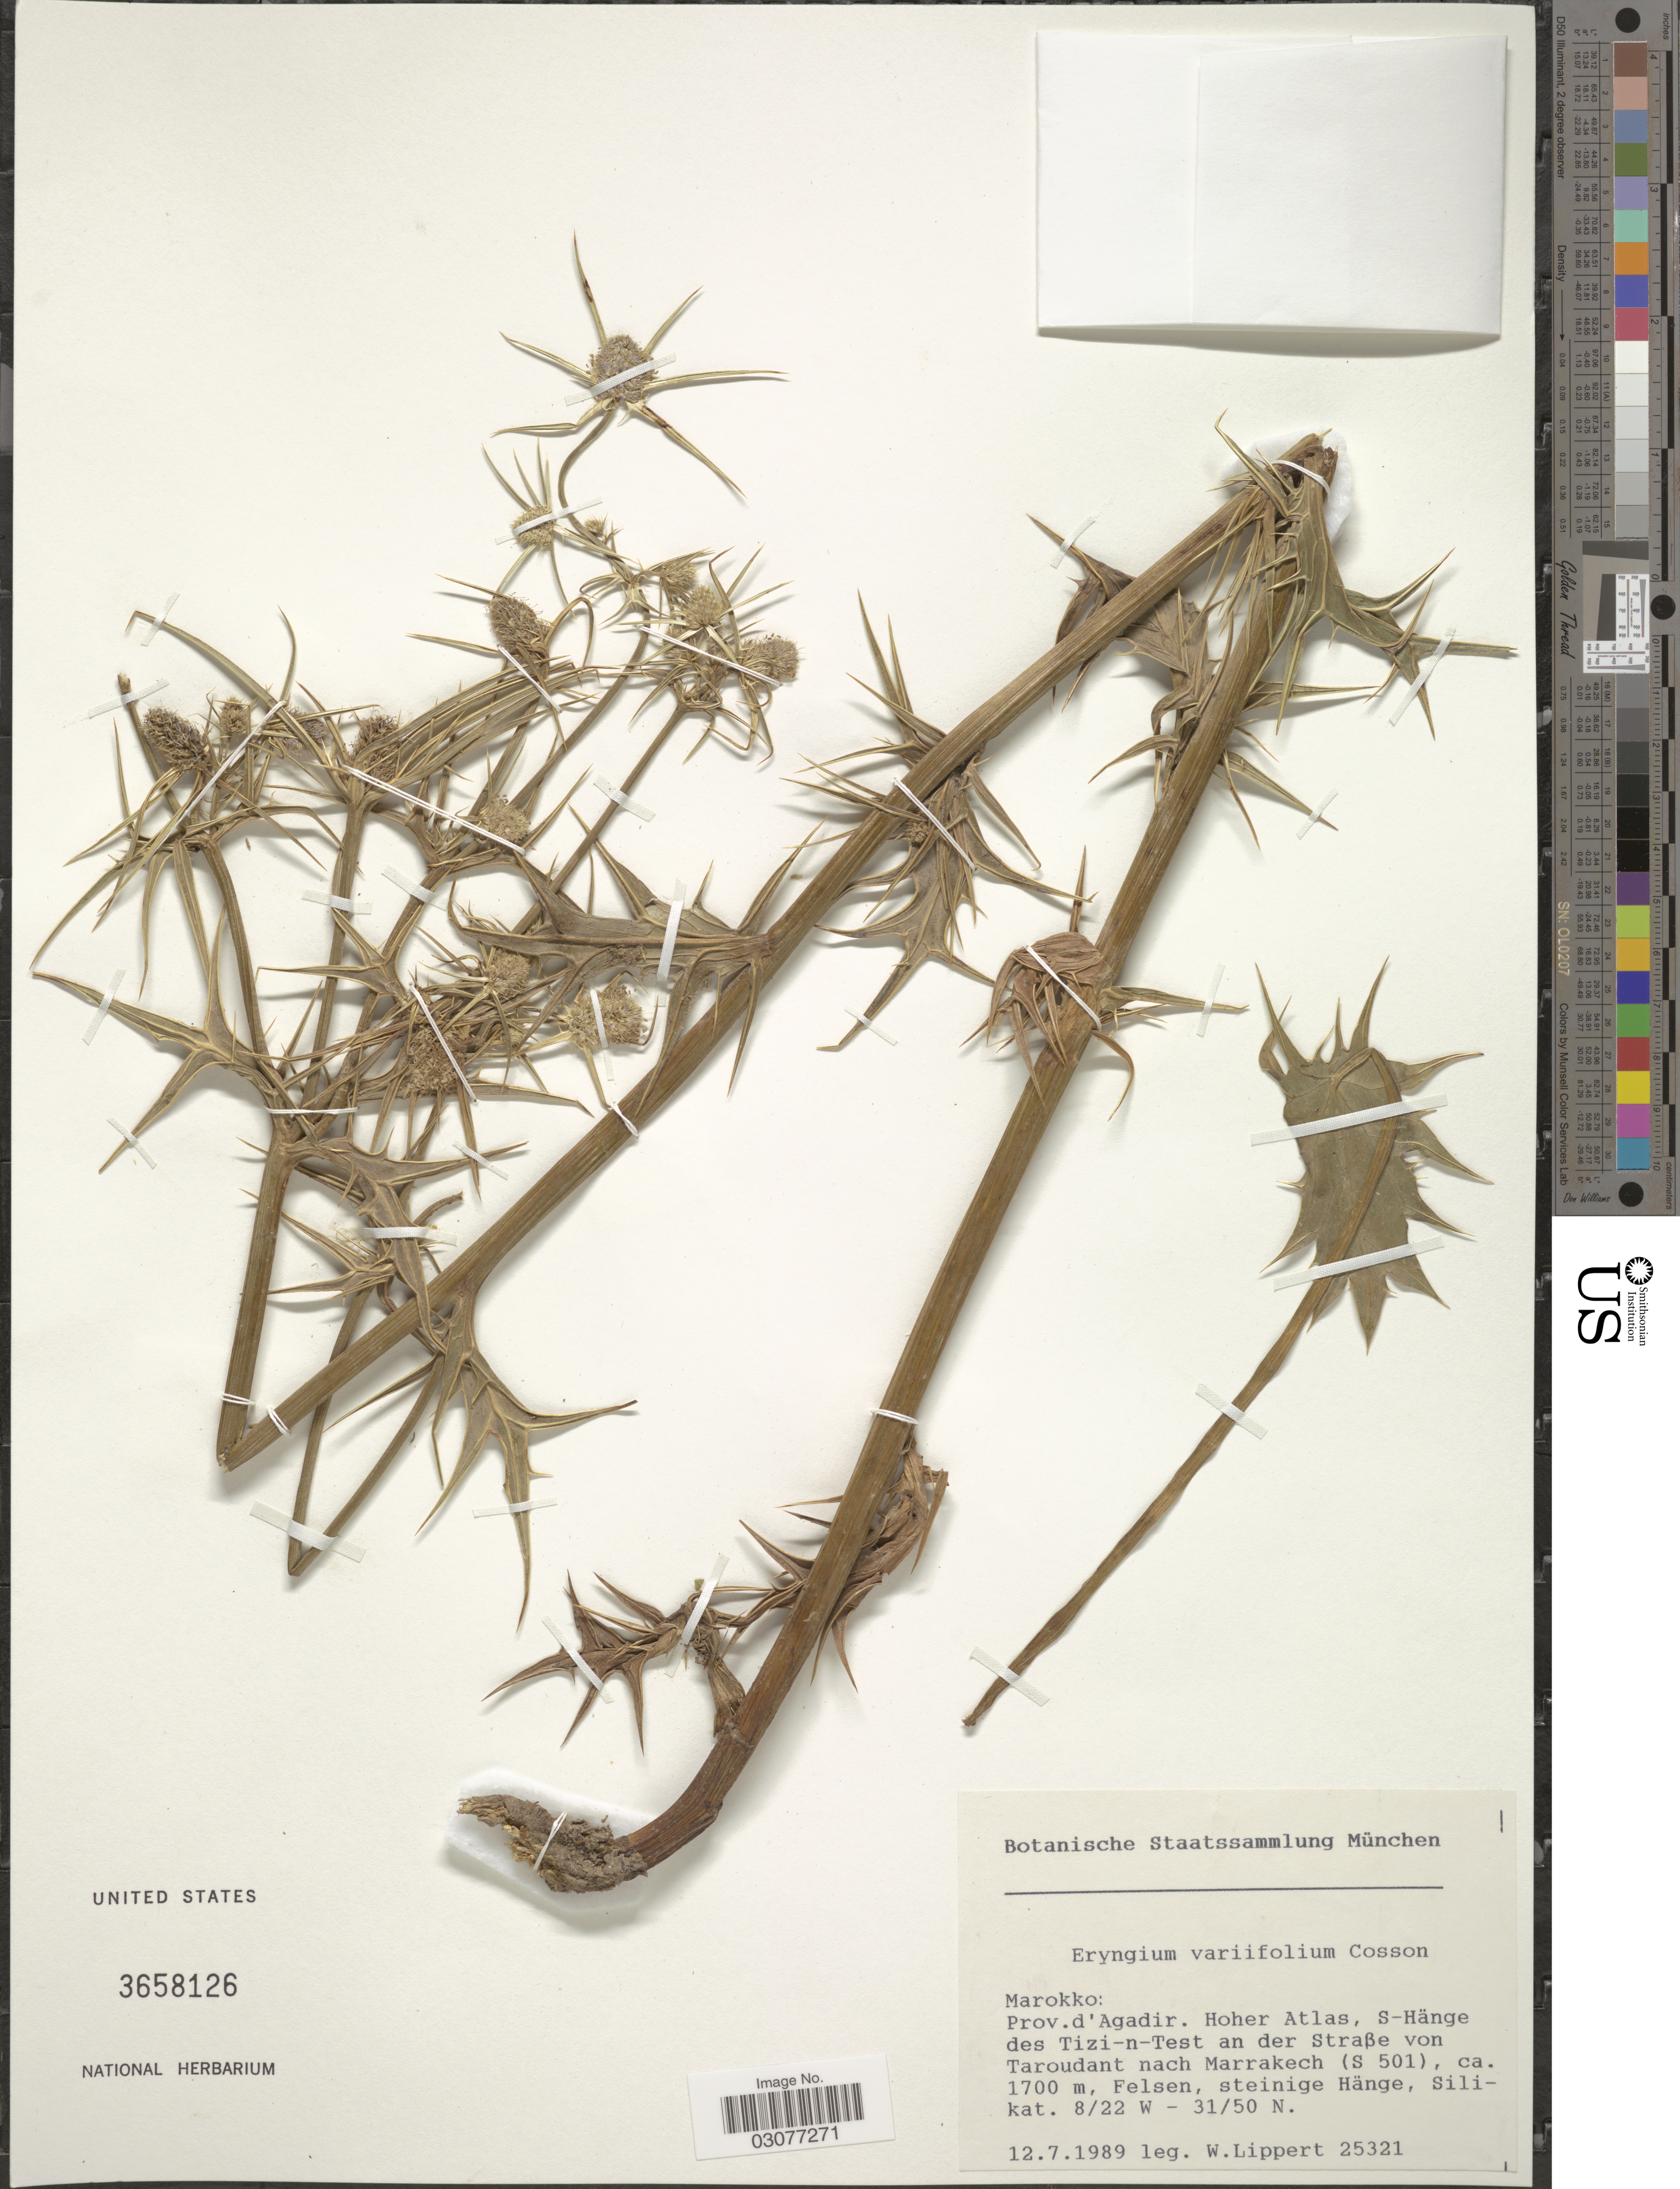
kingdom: Plantae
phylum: Tracheophyta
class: Magnoliopsida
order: Apiales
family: Apiaceae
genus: Eryngium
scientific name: Eryngium variifolium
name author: Coss.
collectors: W. Lippert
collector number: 25321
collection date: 1989-07-12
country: Morocco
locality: Prov. d'Agadir. Hoher Atlas, S-Hänge des Tizi-n-Test an der Strabe von Taroudant nach Marrakech (S 501), Felsen, steinige Hänge, Silikat.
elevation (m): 1700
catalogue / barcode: US 3658126